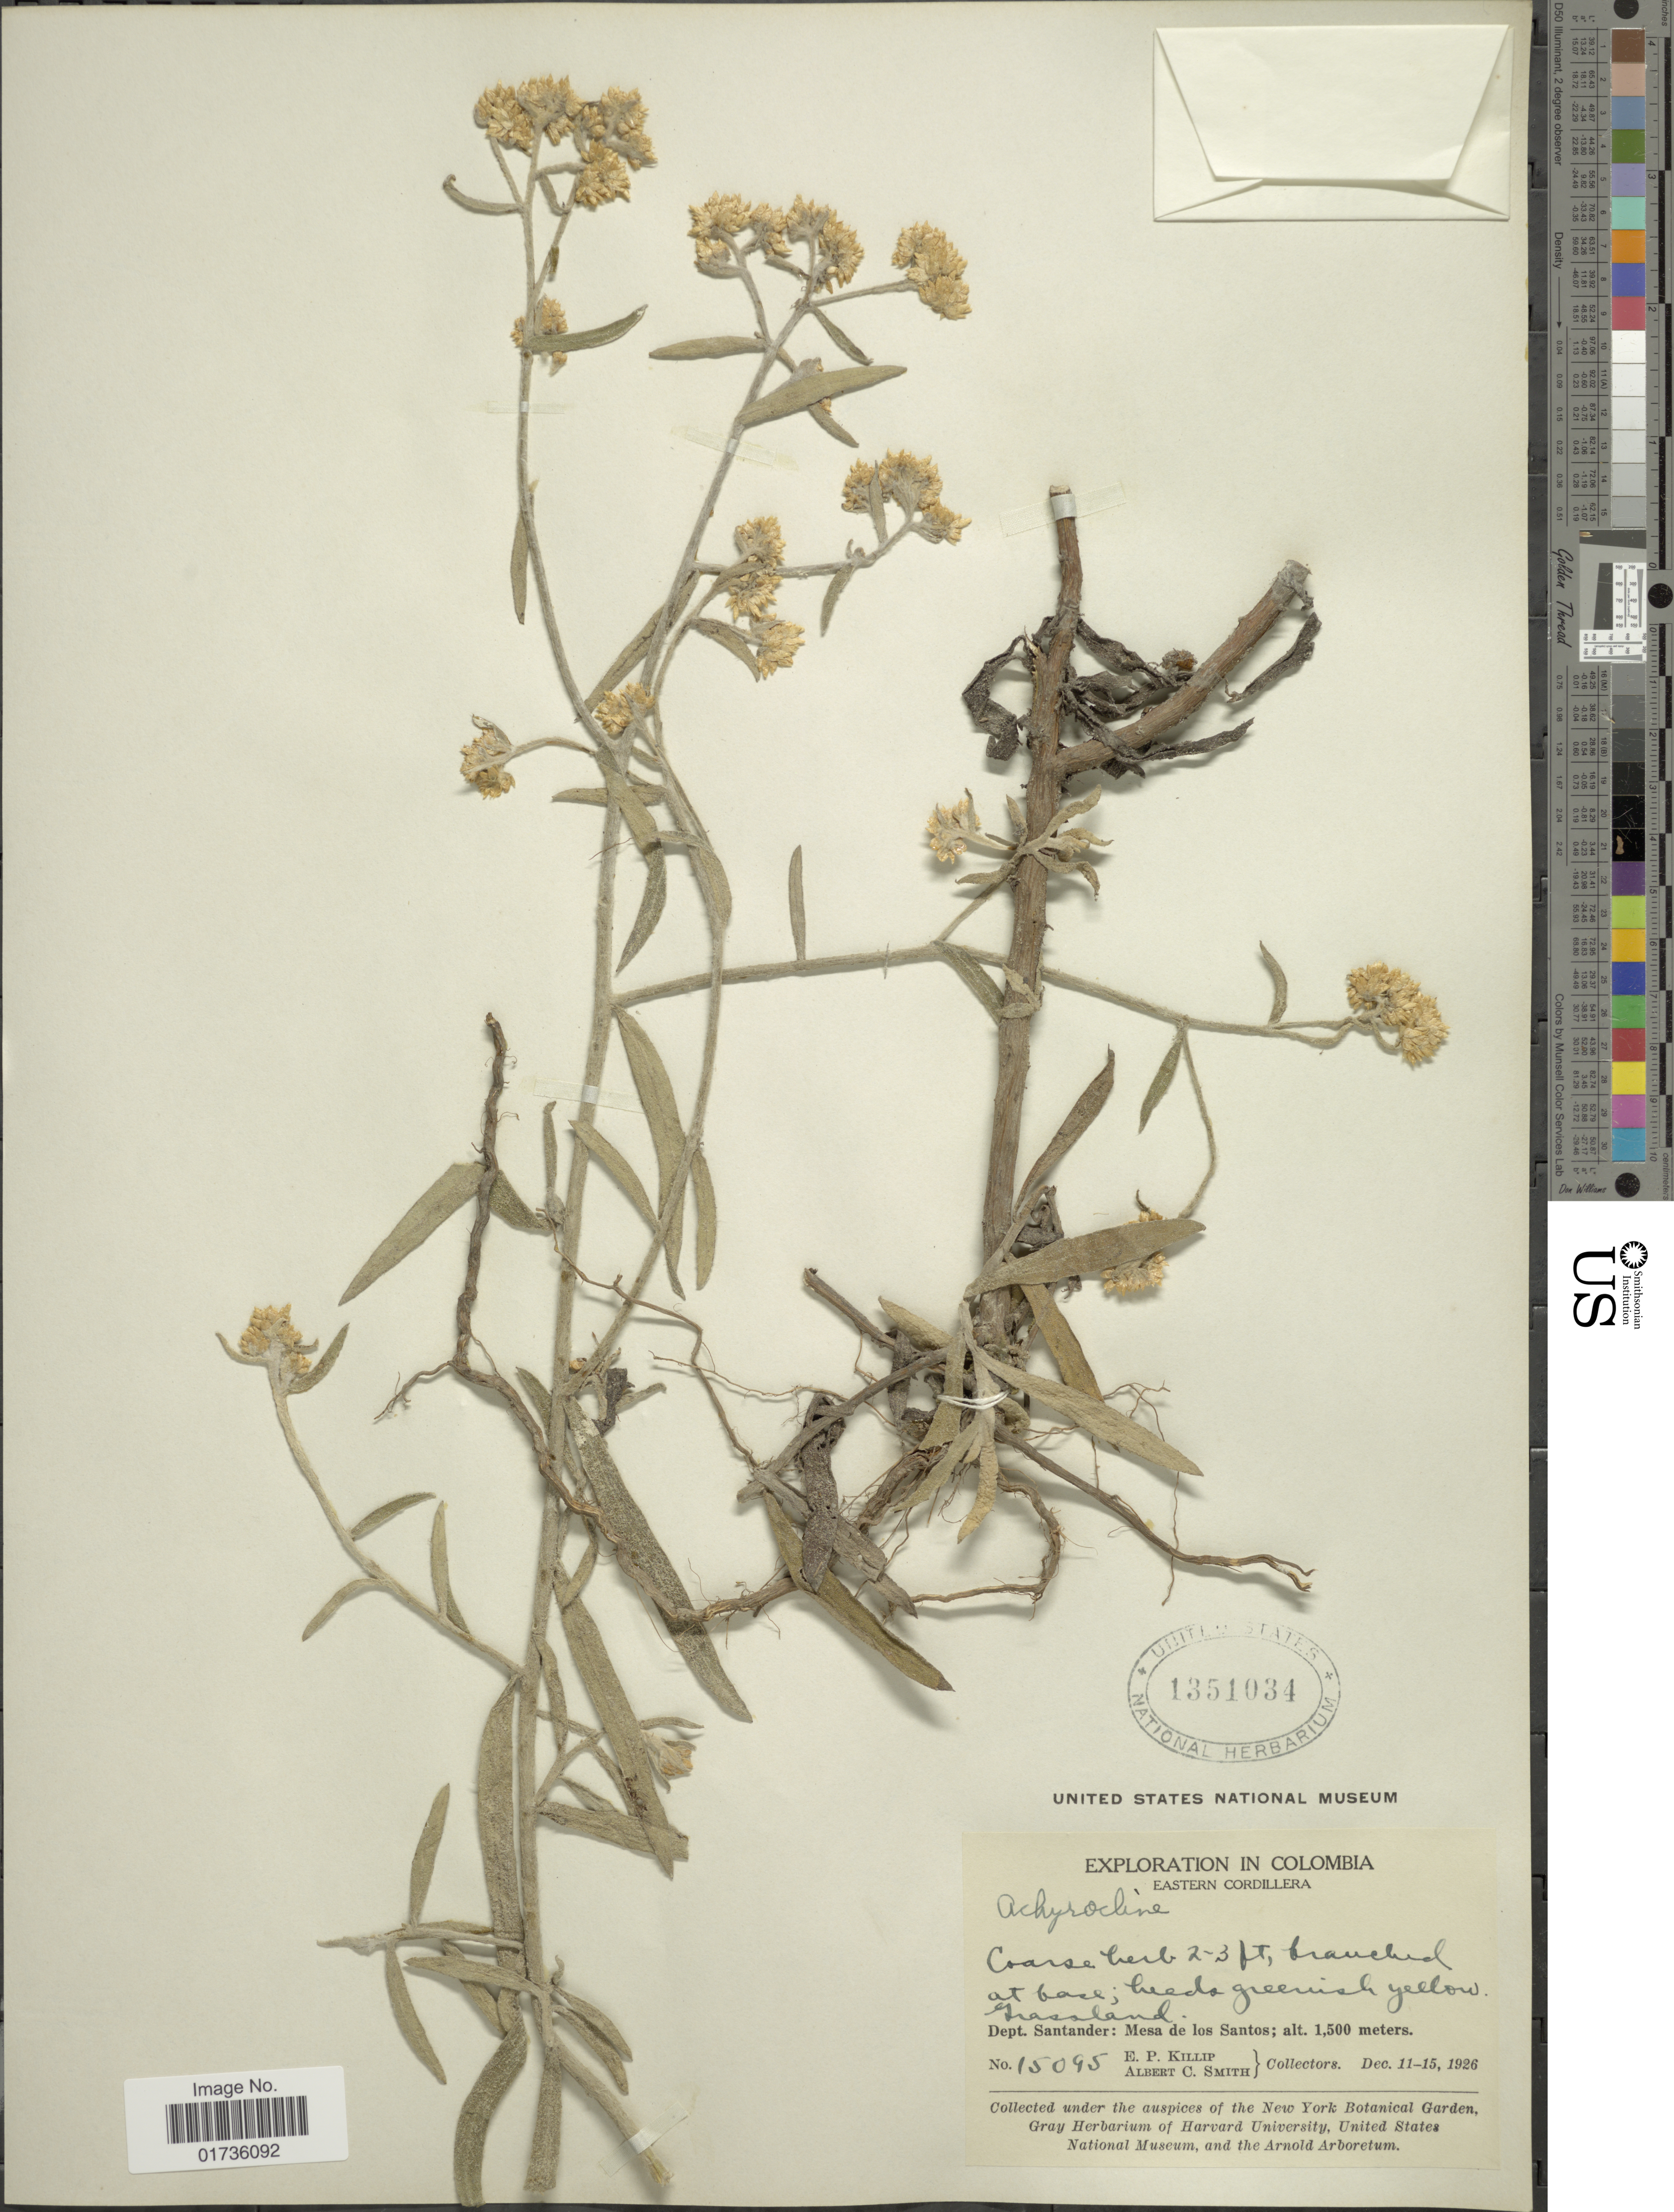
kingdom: Plantae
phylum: Tracheophyta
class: Magnoliopsida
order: Asterales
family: Asteraceae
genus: Achyrocline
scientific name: Achyrocline sp.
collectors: E. P. Killip & A. C. Smith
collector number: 15095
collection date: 1926-12-11/1926-12-15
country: Colombia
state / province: Santander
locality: Eastern Cordillera, at base; heads greenish yellow Grassland, Dept. Santander: Mesa de los Santos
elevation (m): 1500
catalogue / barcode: US 1351034